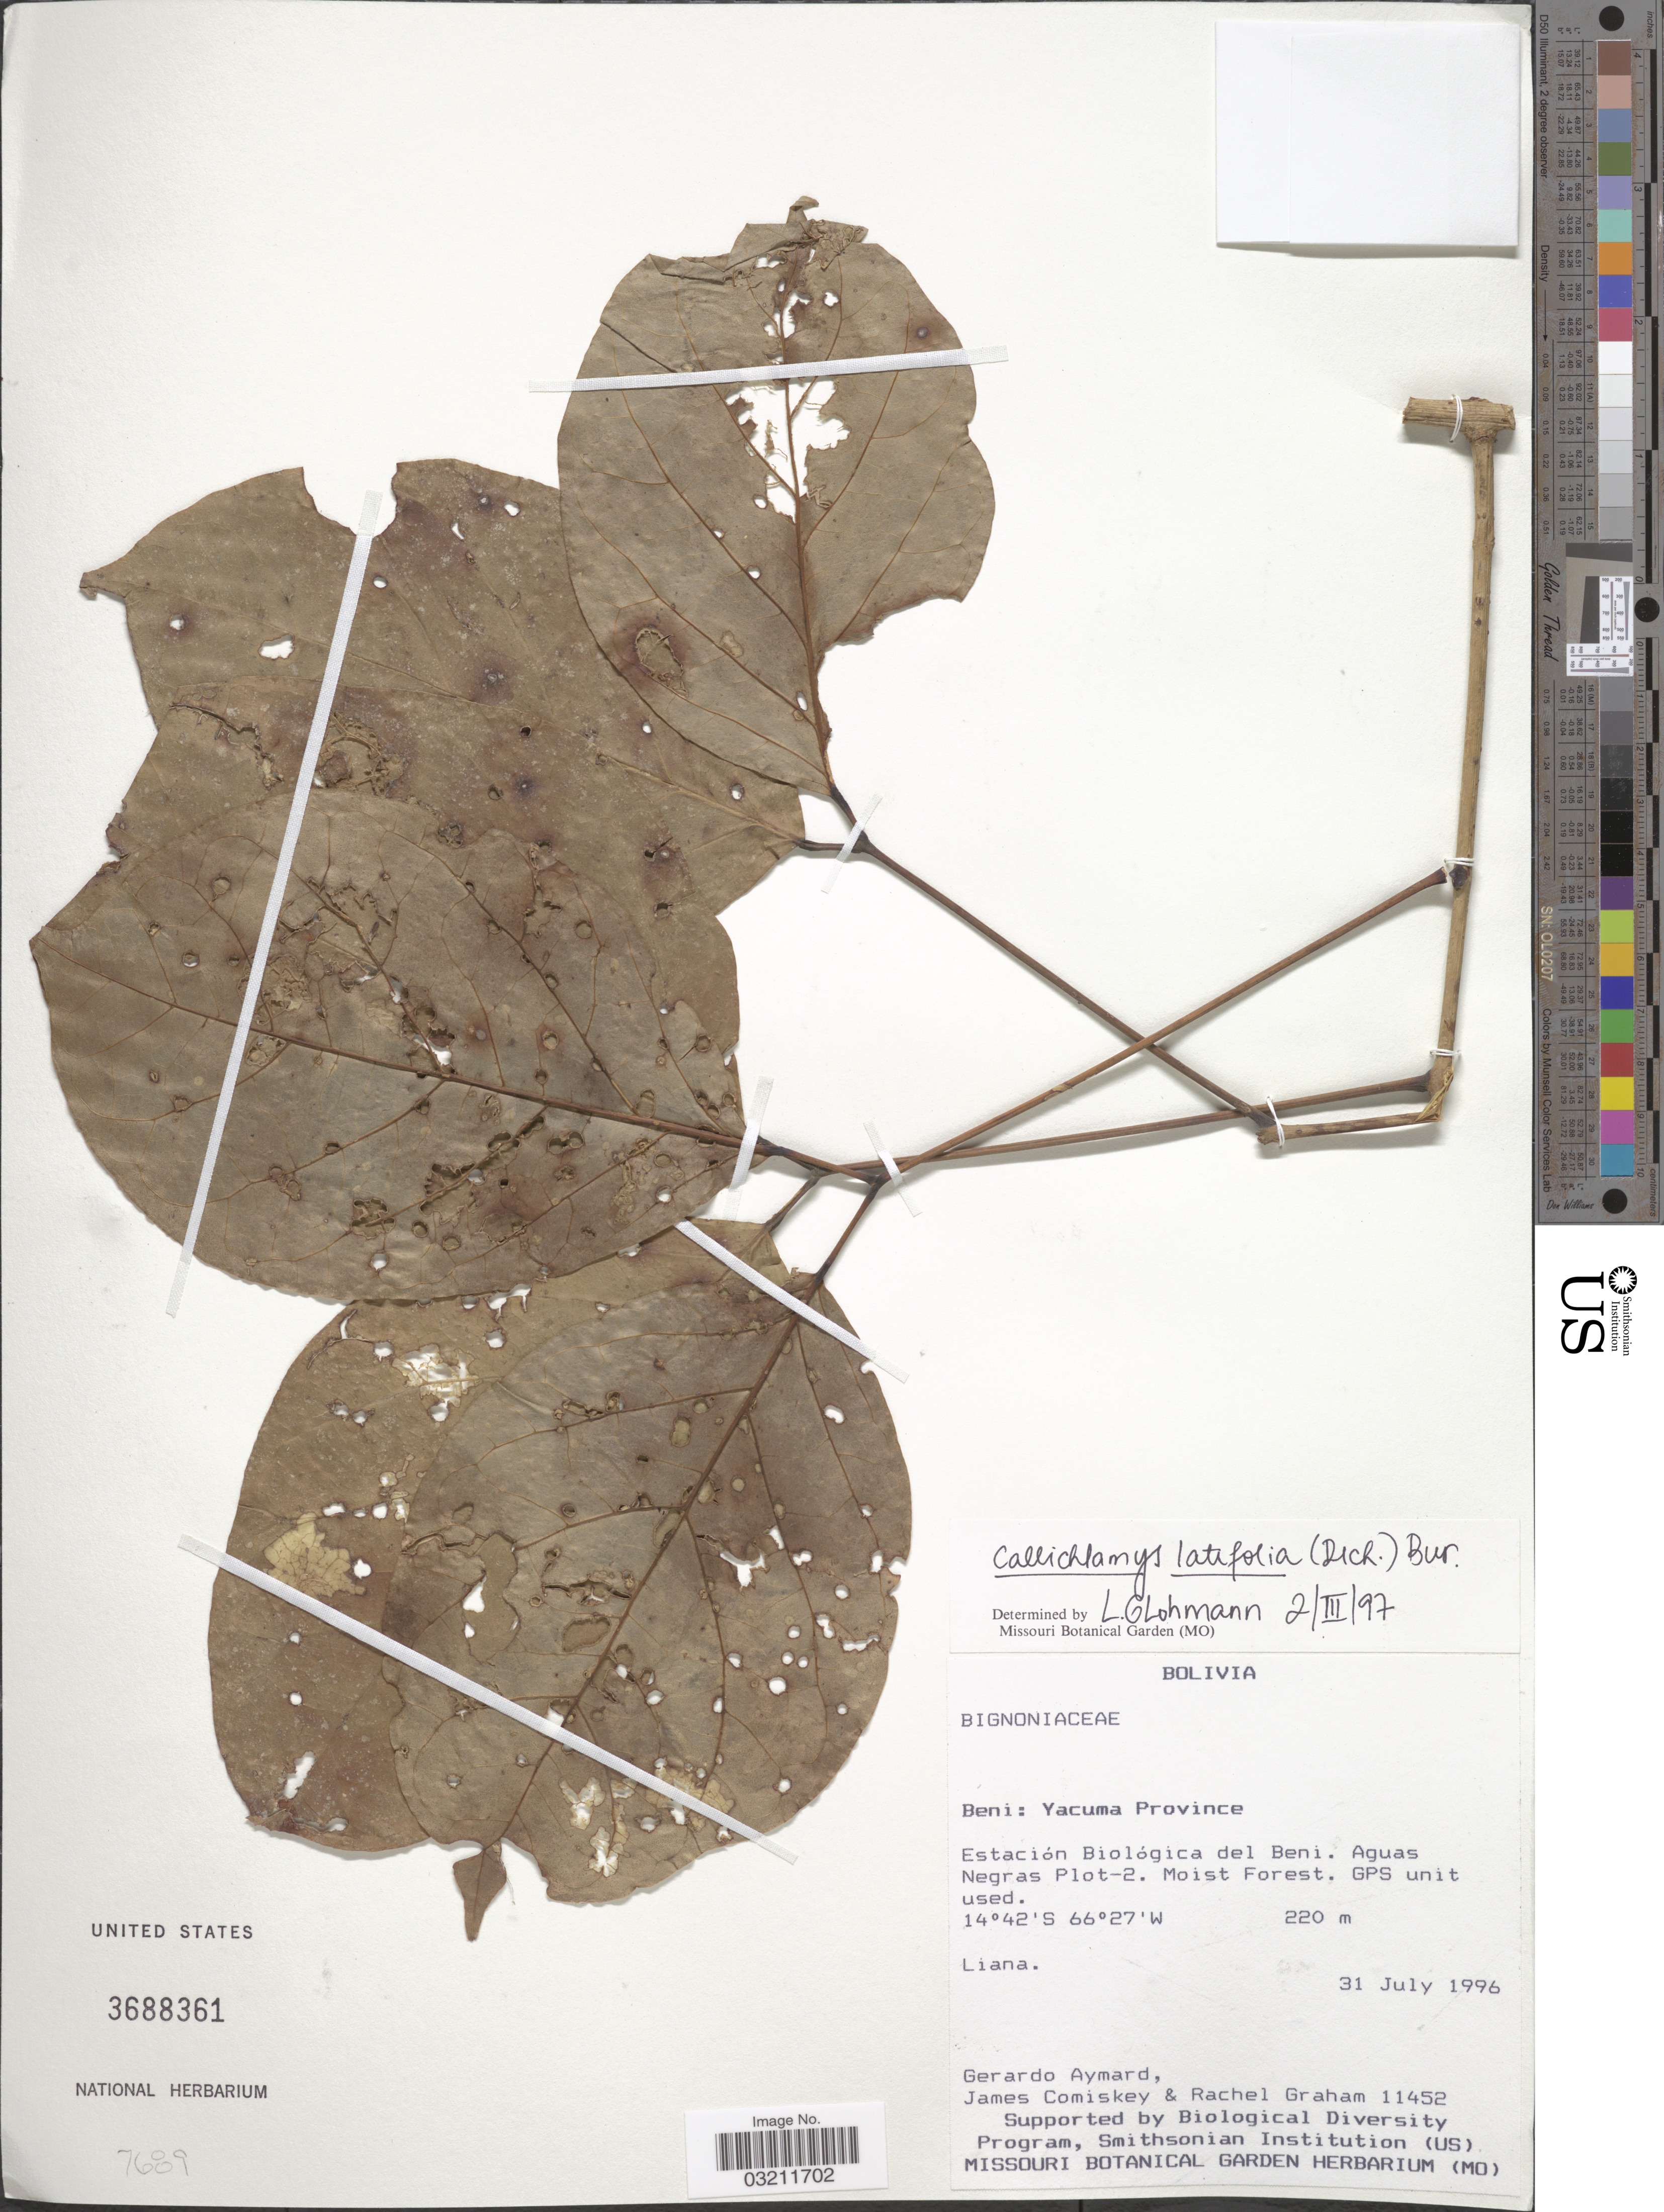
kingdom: Plantae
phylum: Tracheophyta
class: Magnoliopsida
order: Lamiales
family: Bignoniaceae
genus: Callichlamys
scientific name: Callichlamys latifolia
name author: (Rich.) K. Schum.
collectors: G. A. Aymard, J. A. Comiskey & R. Graham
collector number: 11452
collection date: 1996-07-31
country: Bolivia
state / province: Beni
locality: Yacuma Province. Estación Biológica del Beni. Aguas Negras Plot-2.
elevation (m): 220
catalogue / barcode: US 3688361